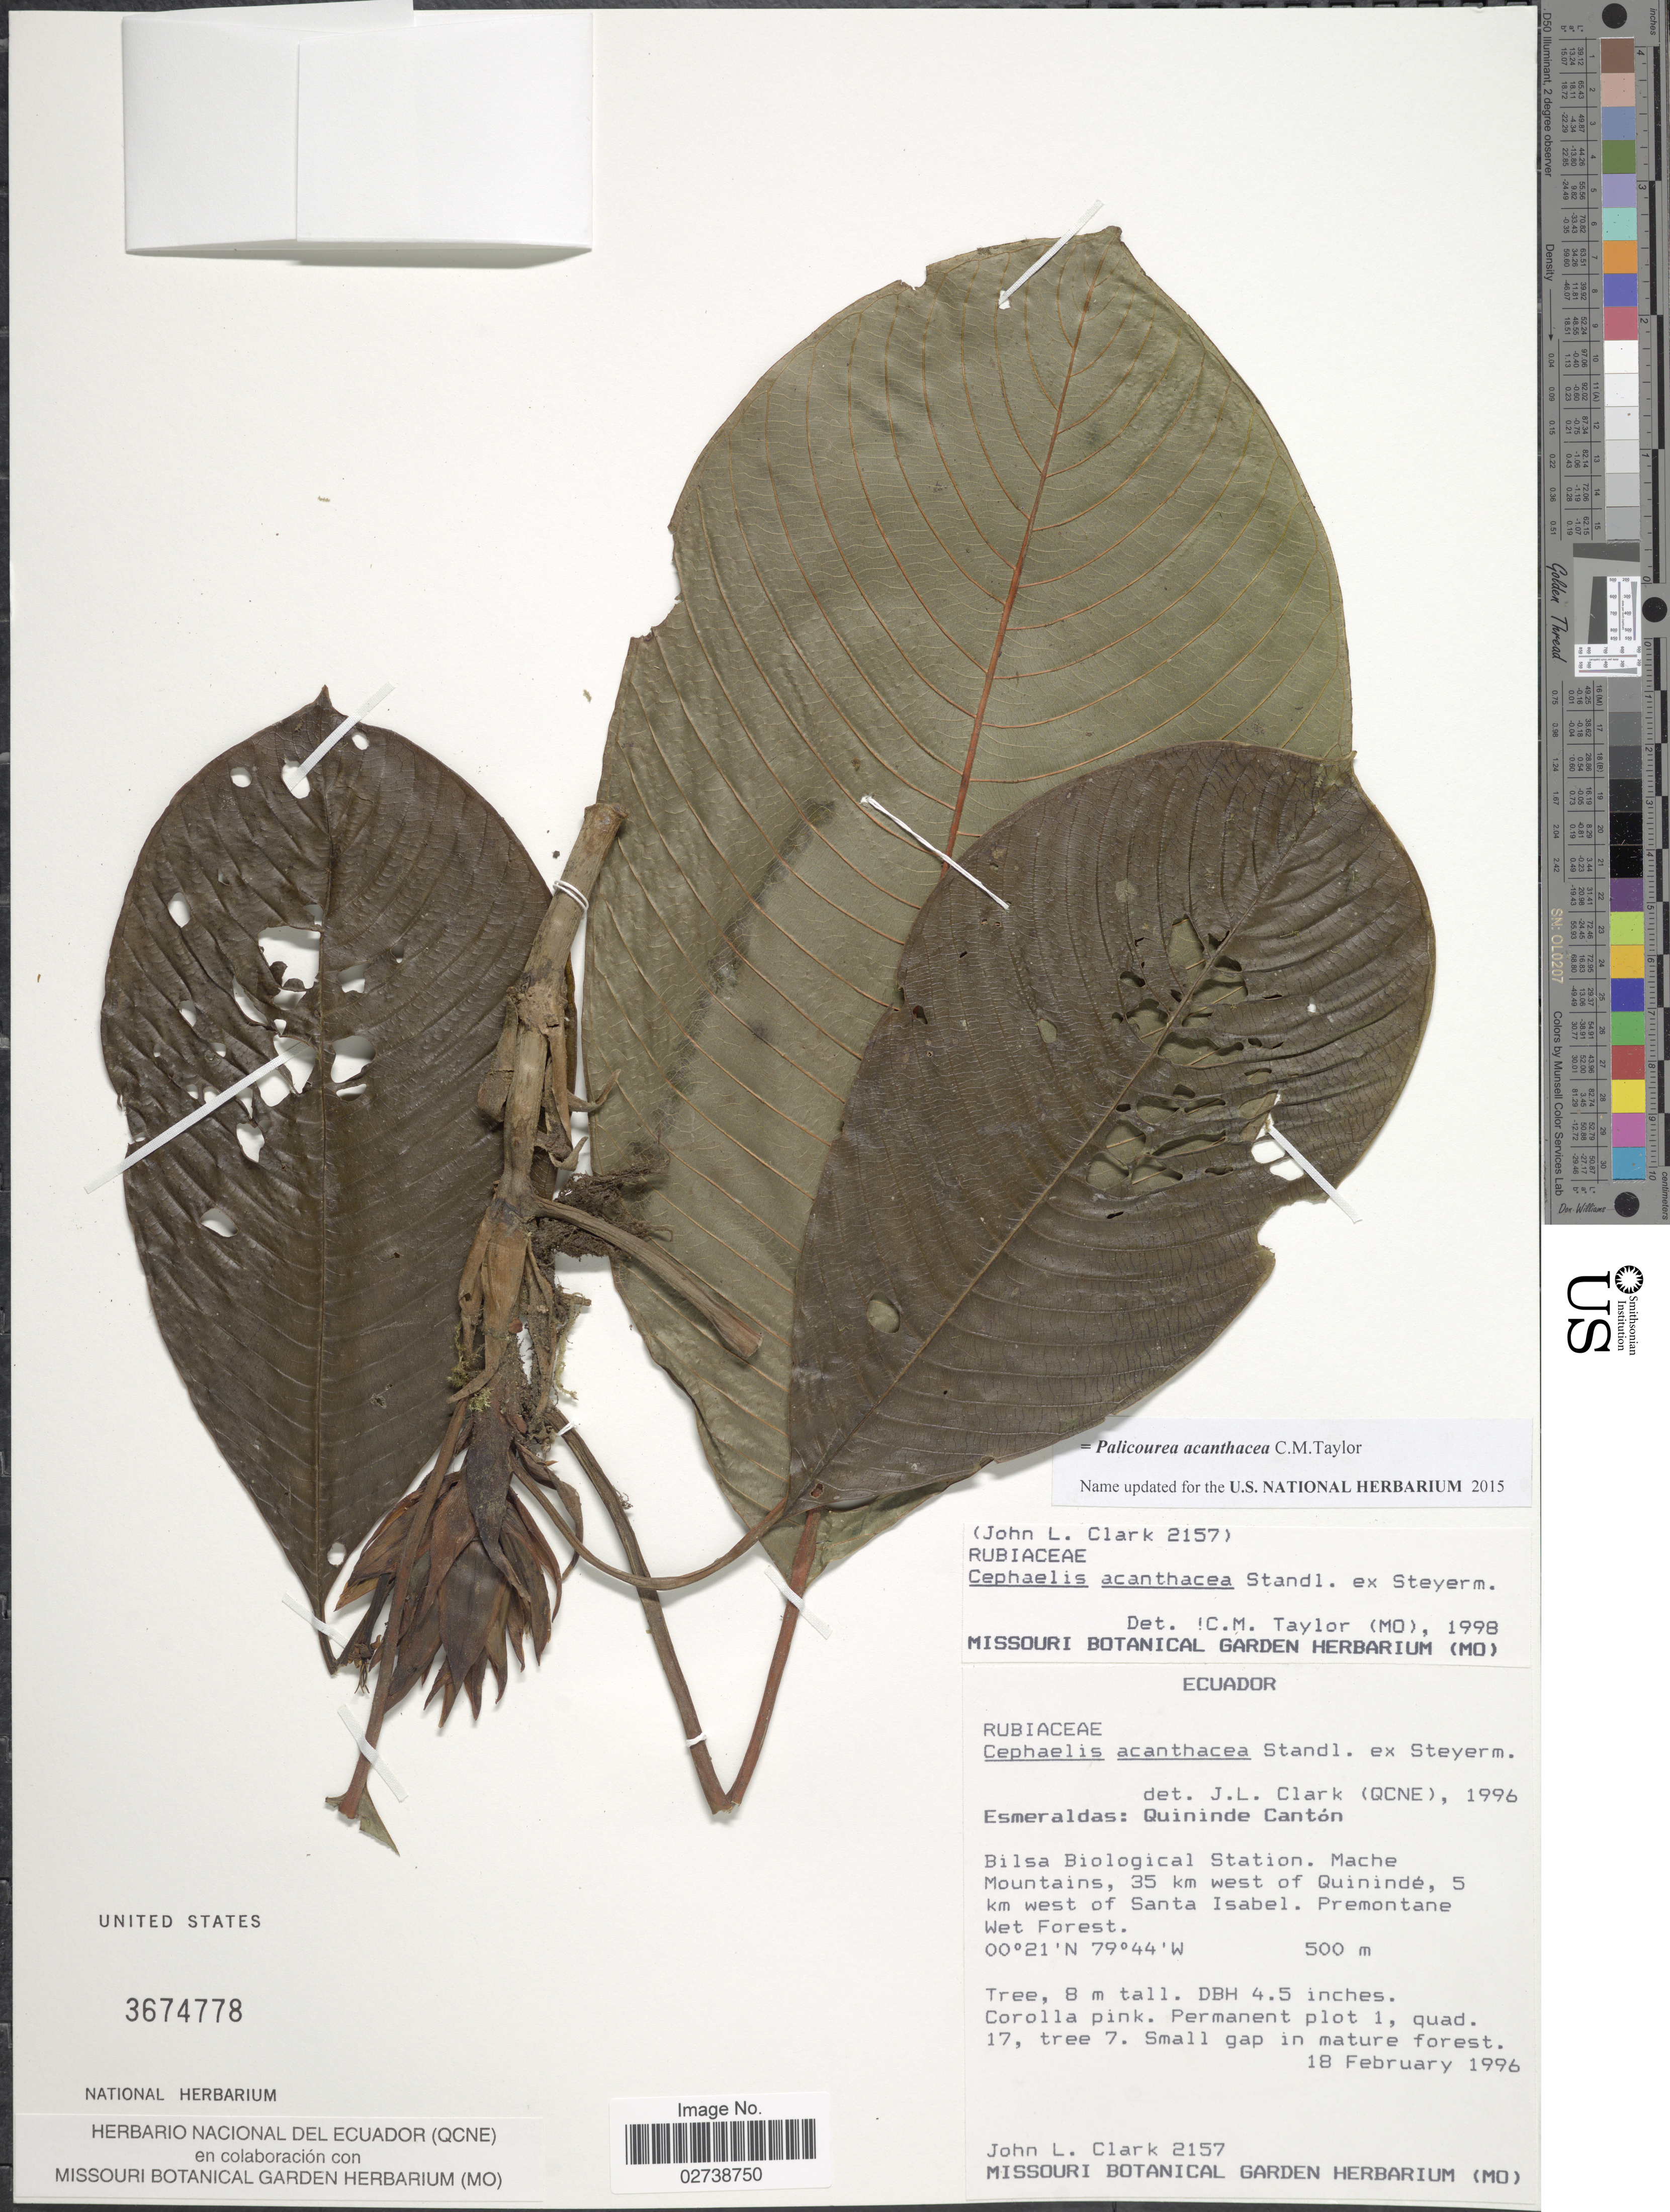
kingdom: Plantae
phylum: Tracheophyta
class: Magnoliopsida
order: Gentianales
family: Rubiaceae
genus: Palicourea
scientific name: Palicourea acanthacea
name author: C.M. Taylor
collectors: J. L. Clark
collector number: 2157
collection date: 1996-02-18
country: Ecuador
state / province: Esmeraldas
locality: Quininde cantón, Bilsa Biological Station. Mache Mountains, 35 km west of Quinindé, 5 km west of Santa Isabel. Premontane Wet Forest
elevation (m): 500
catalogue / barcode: US 3674778